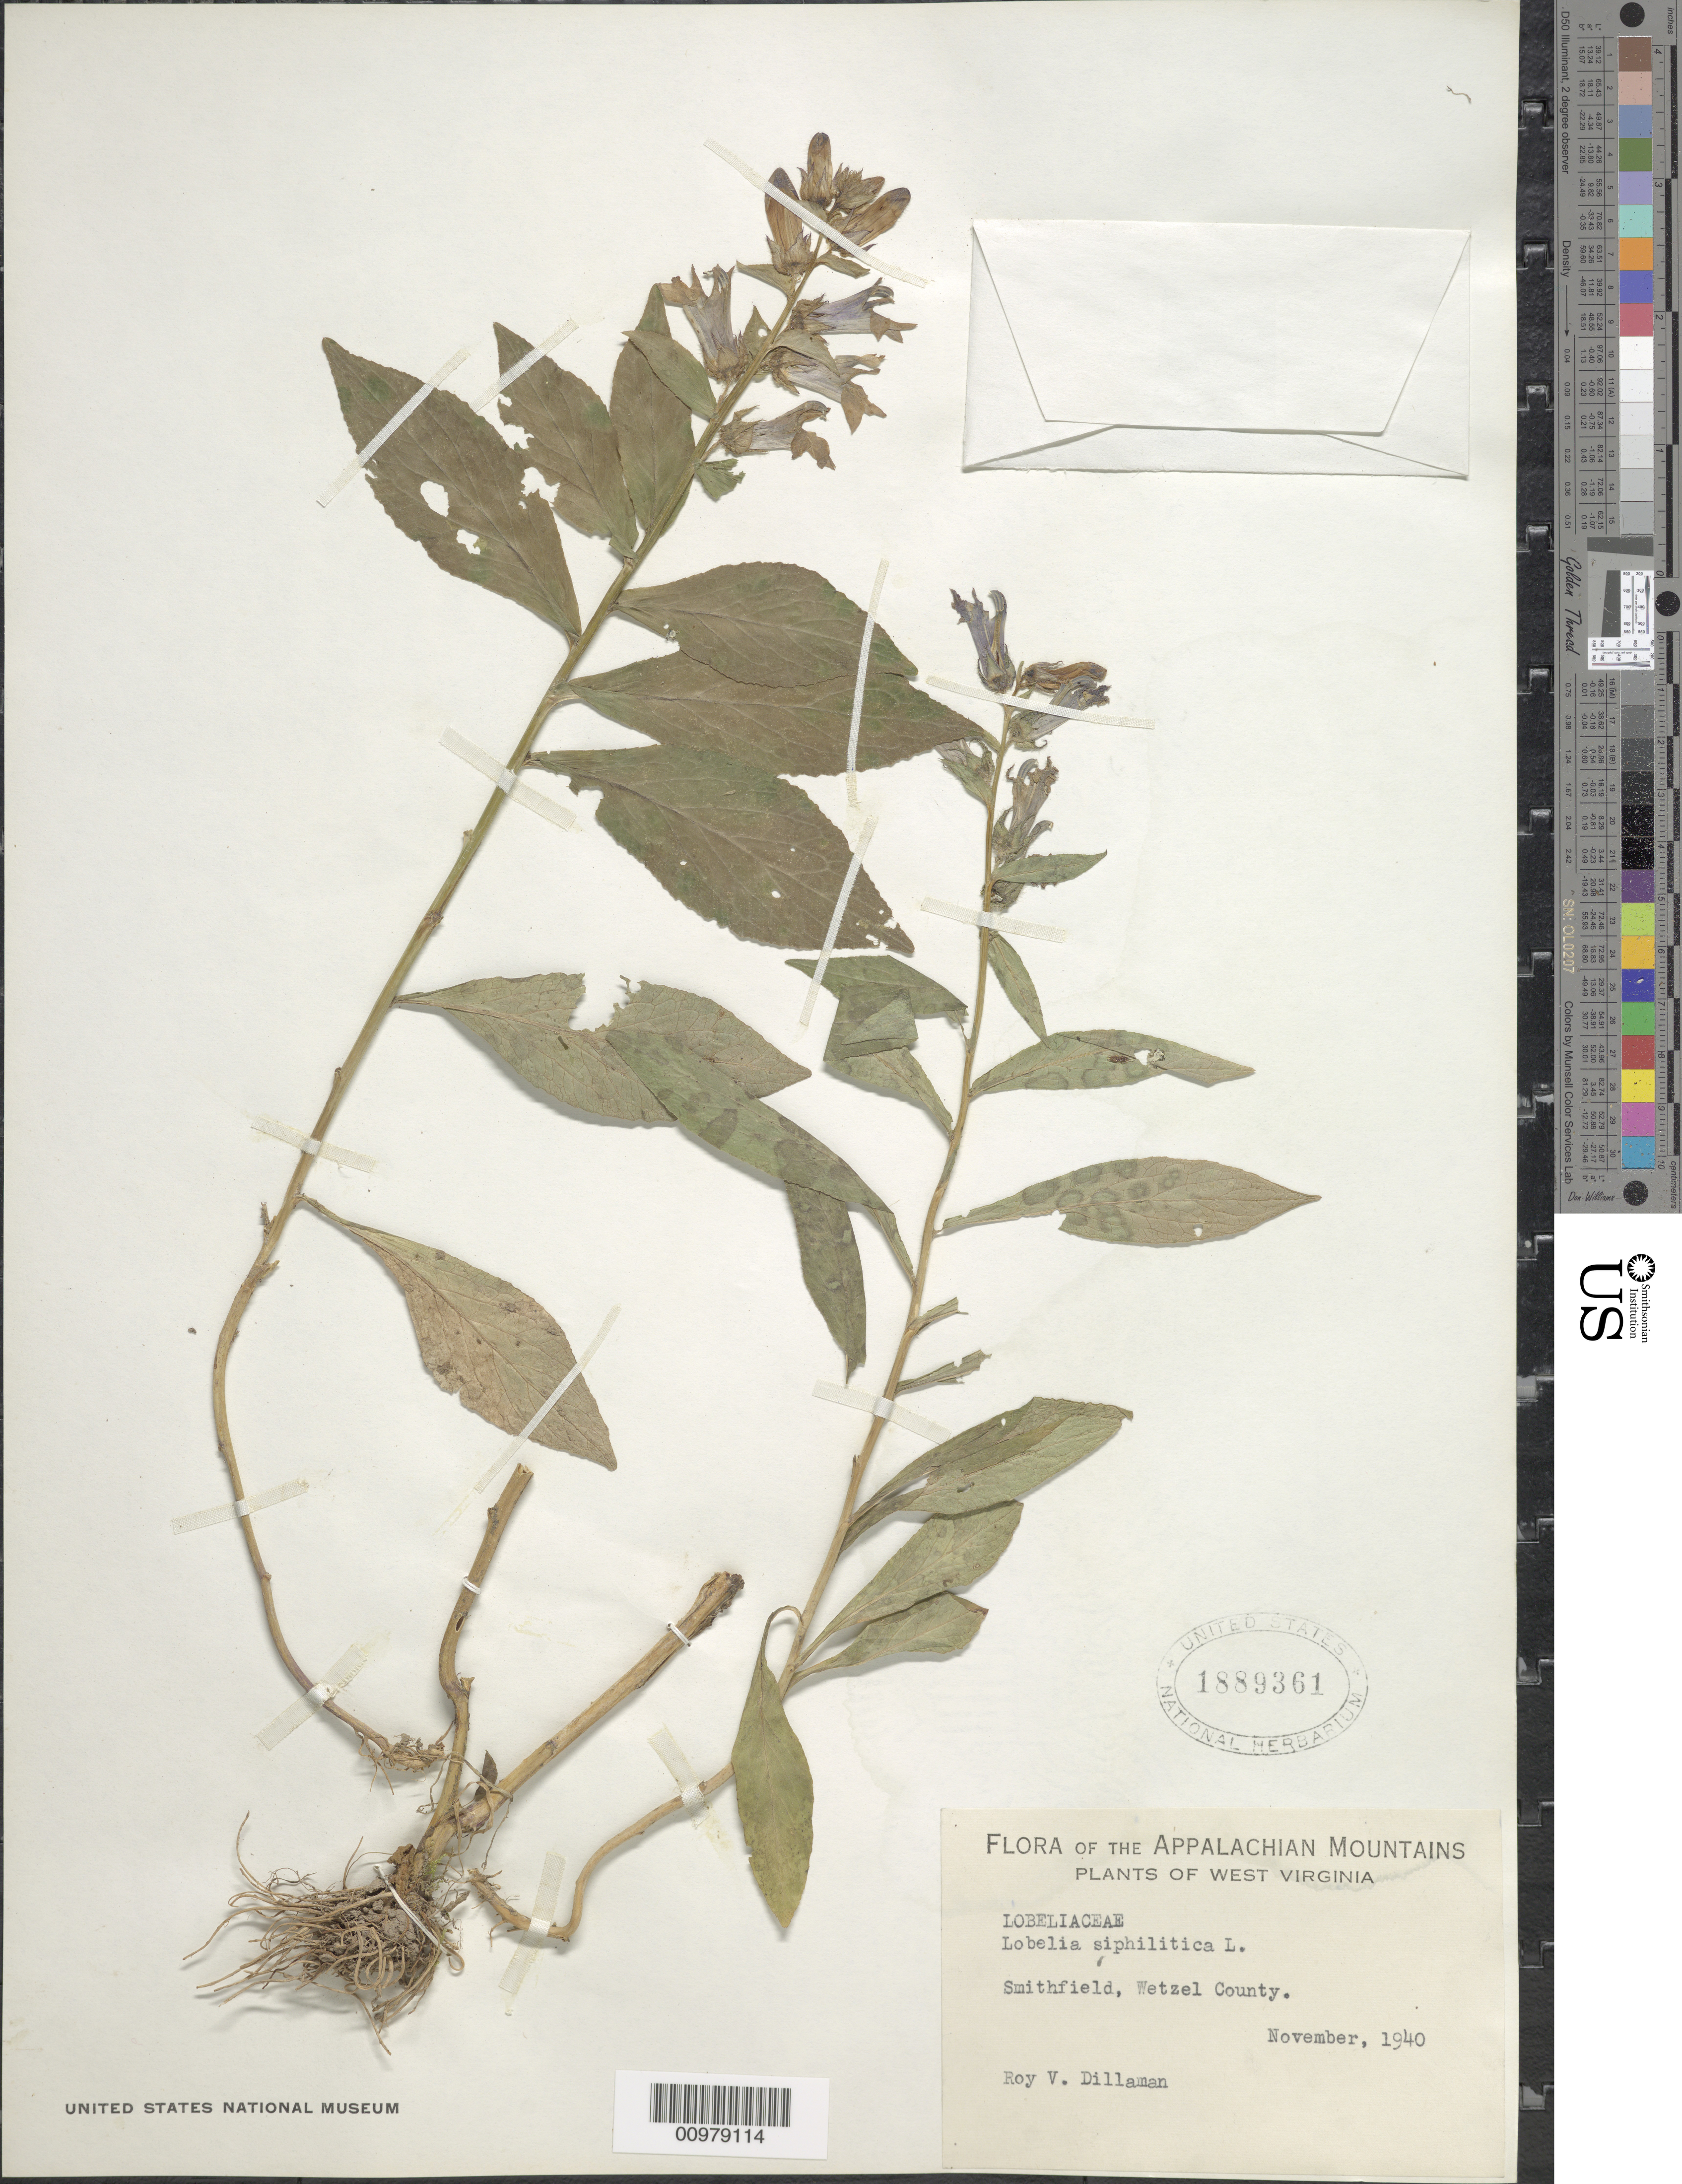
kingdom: Plantae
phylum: Tracheophyta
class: Magnoliopsida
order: Asterales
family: Campanulaceae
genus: Lobelia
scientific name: Lobelia siphilitica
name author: L.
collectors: R. Dillaman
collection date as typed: November 1940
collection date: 1940-11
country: United States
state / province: West Virginia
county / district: Wetzel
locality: Smithfield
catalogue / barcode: US 1889361